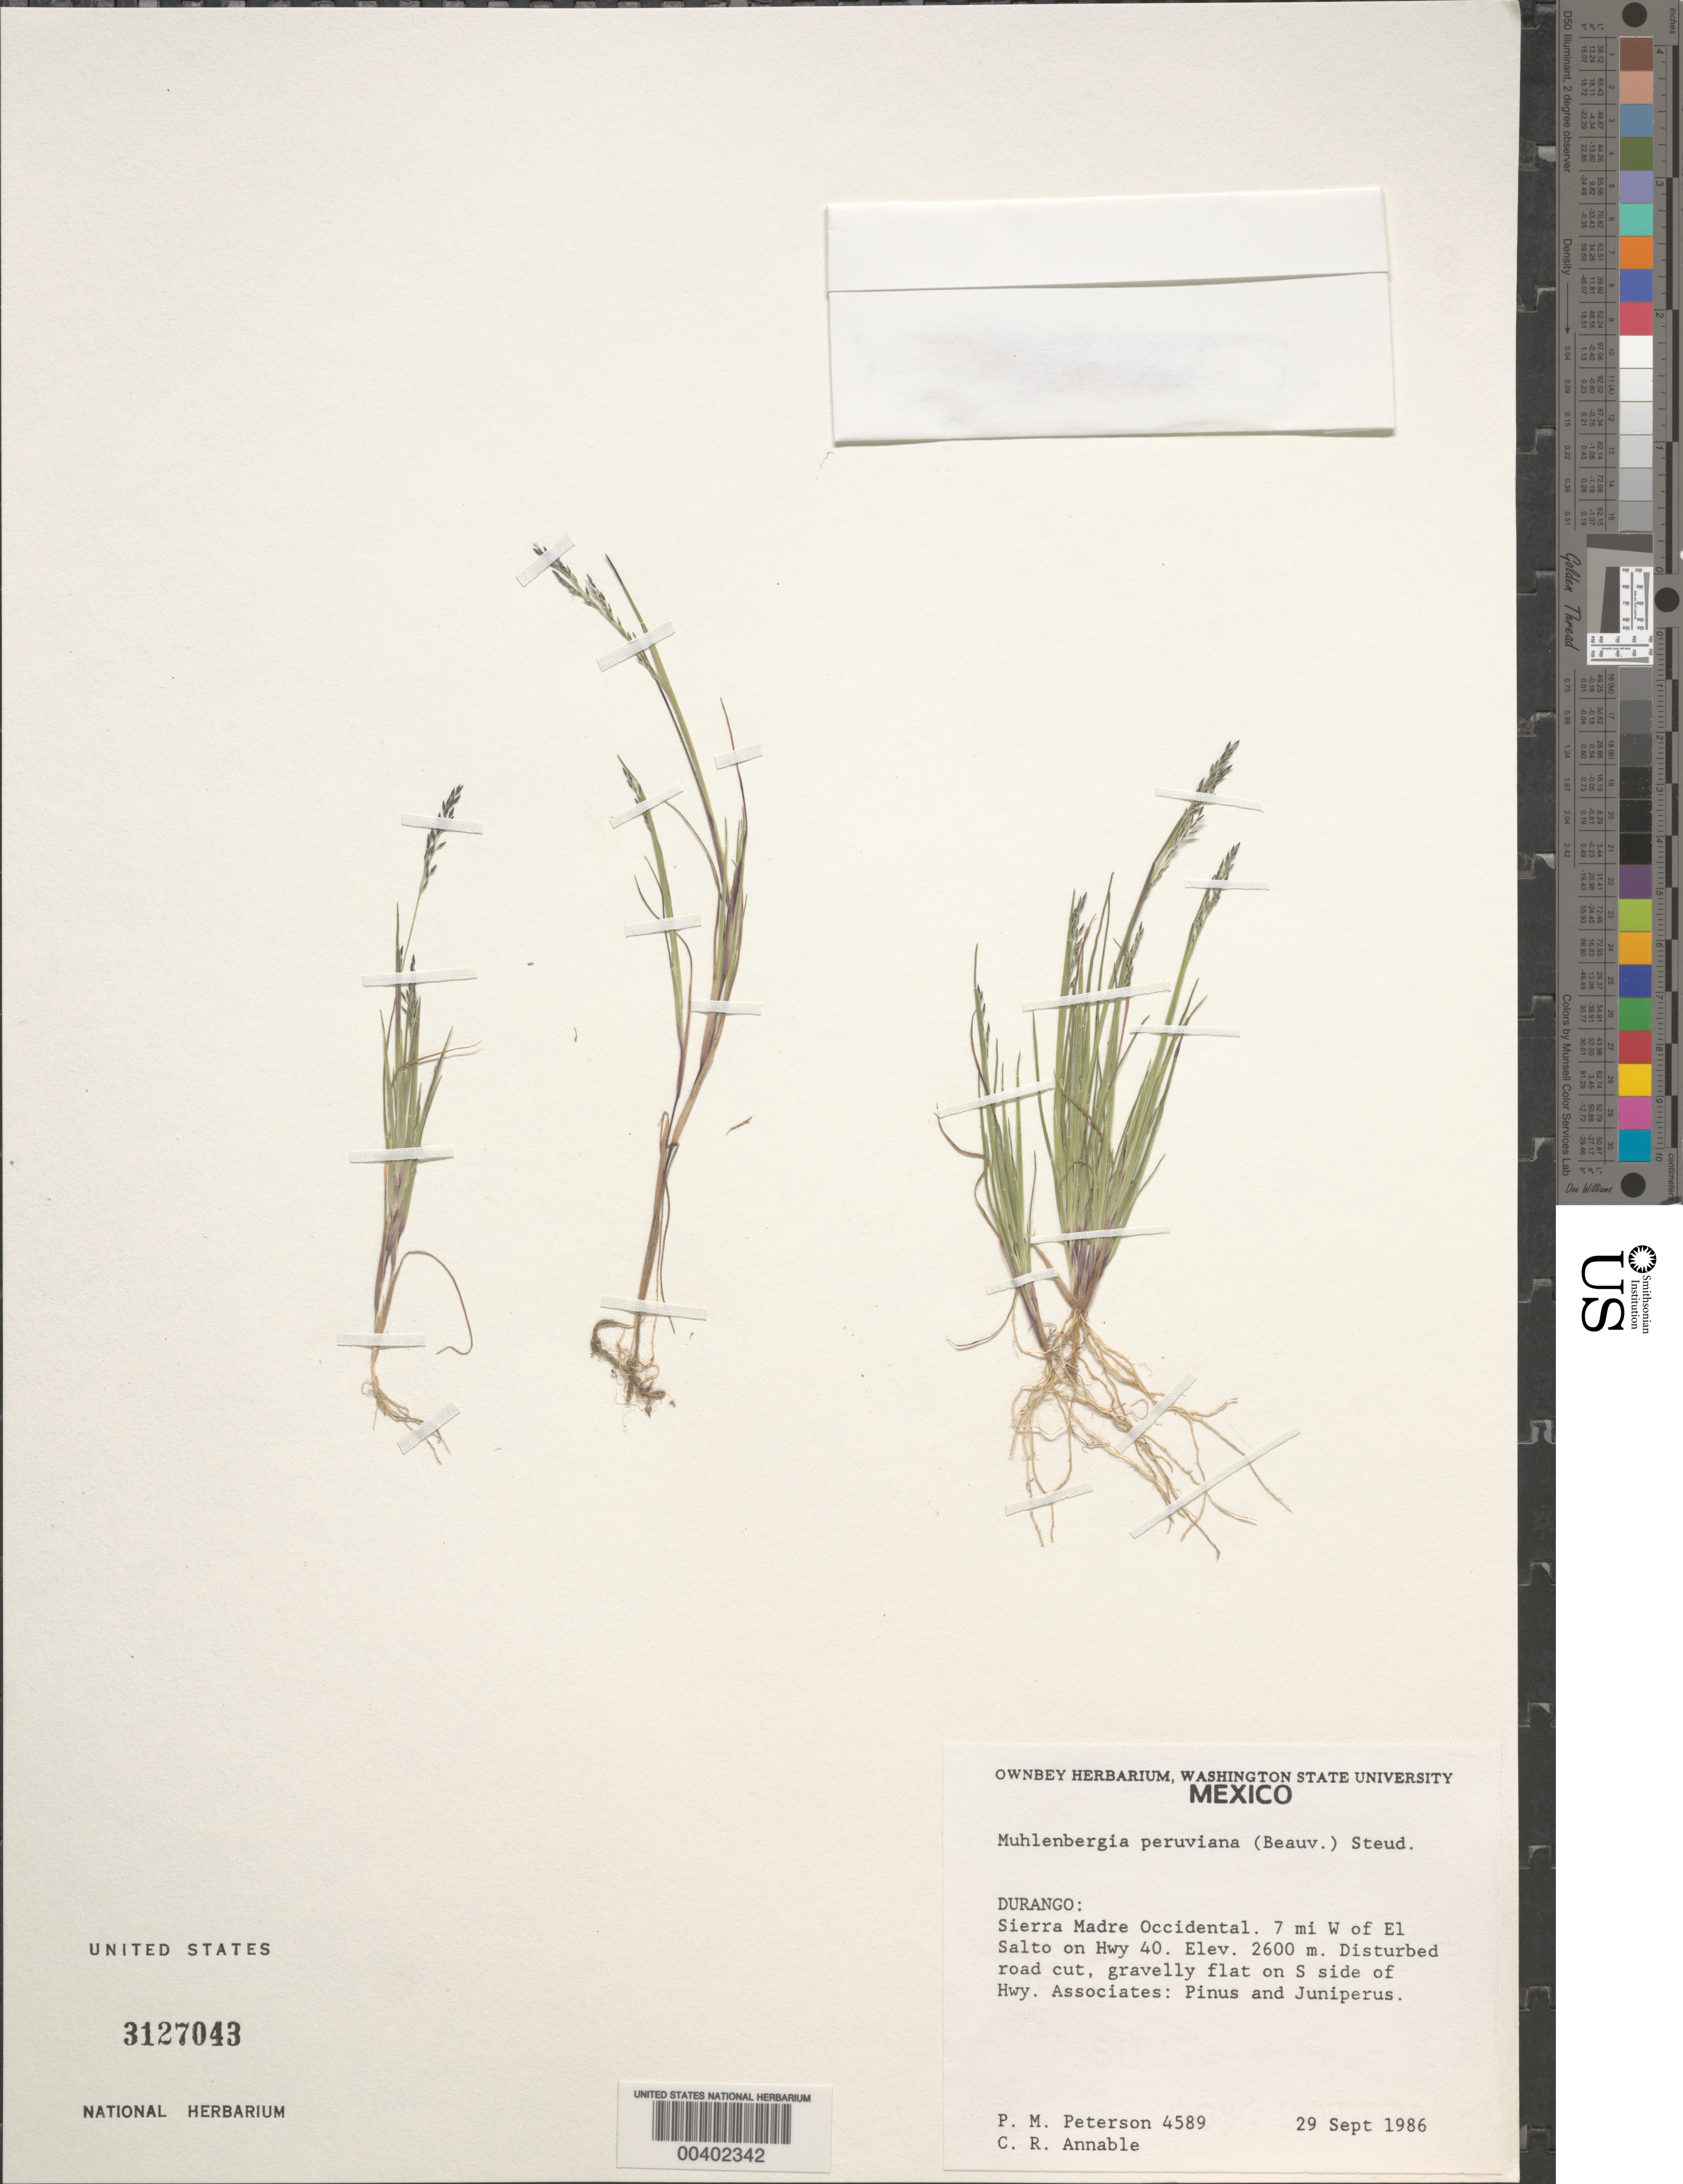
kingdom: Plantae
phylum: Tracheophyta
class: Liliopsida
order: Poales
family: Poaceae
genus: Muhlenbergia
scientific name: Muhlenbergia peruviana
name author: (P. Beauv.) Steud.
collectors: P. M. Peterson & C. R. Annable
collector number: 04589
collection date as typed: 29 Sep 1986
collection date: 1986-09-29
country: Mexico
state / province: Durango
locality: Sierra Madre Occidental, 7.4 miles W of El Salto on Hwy 40.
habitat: Disturbed road cut, gravelly flat on south side of Hwy. Associated with Pinus and Juniperus.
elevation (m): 2600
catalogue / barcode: US 3127043